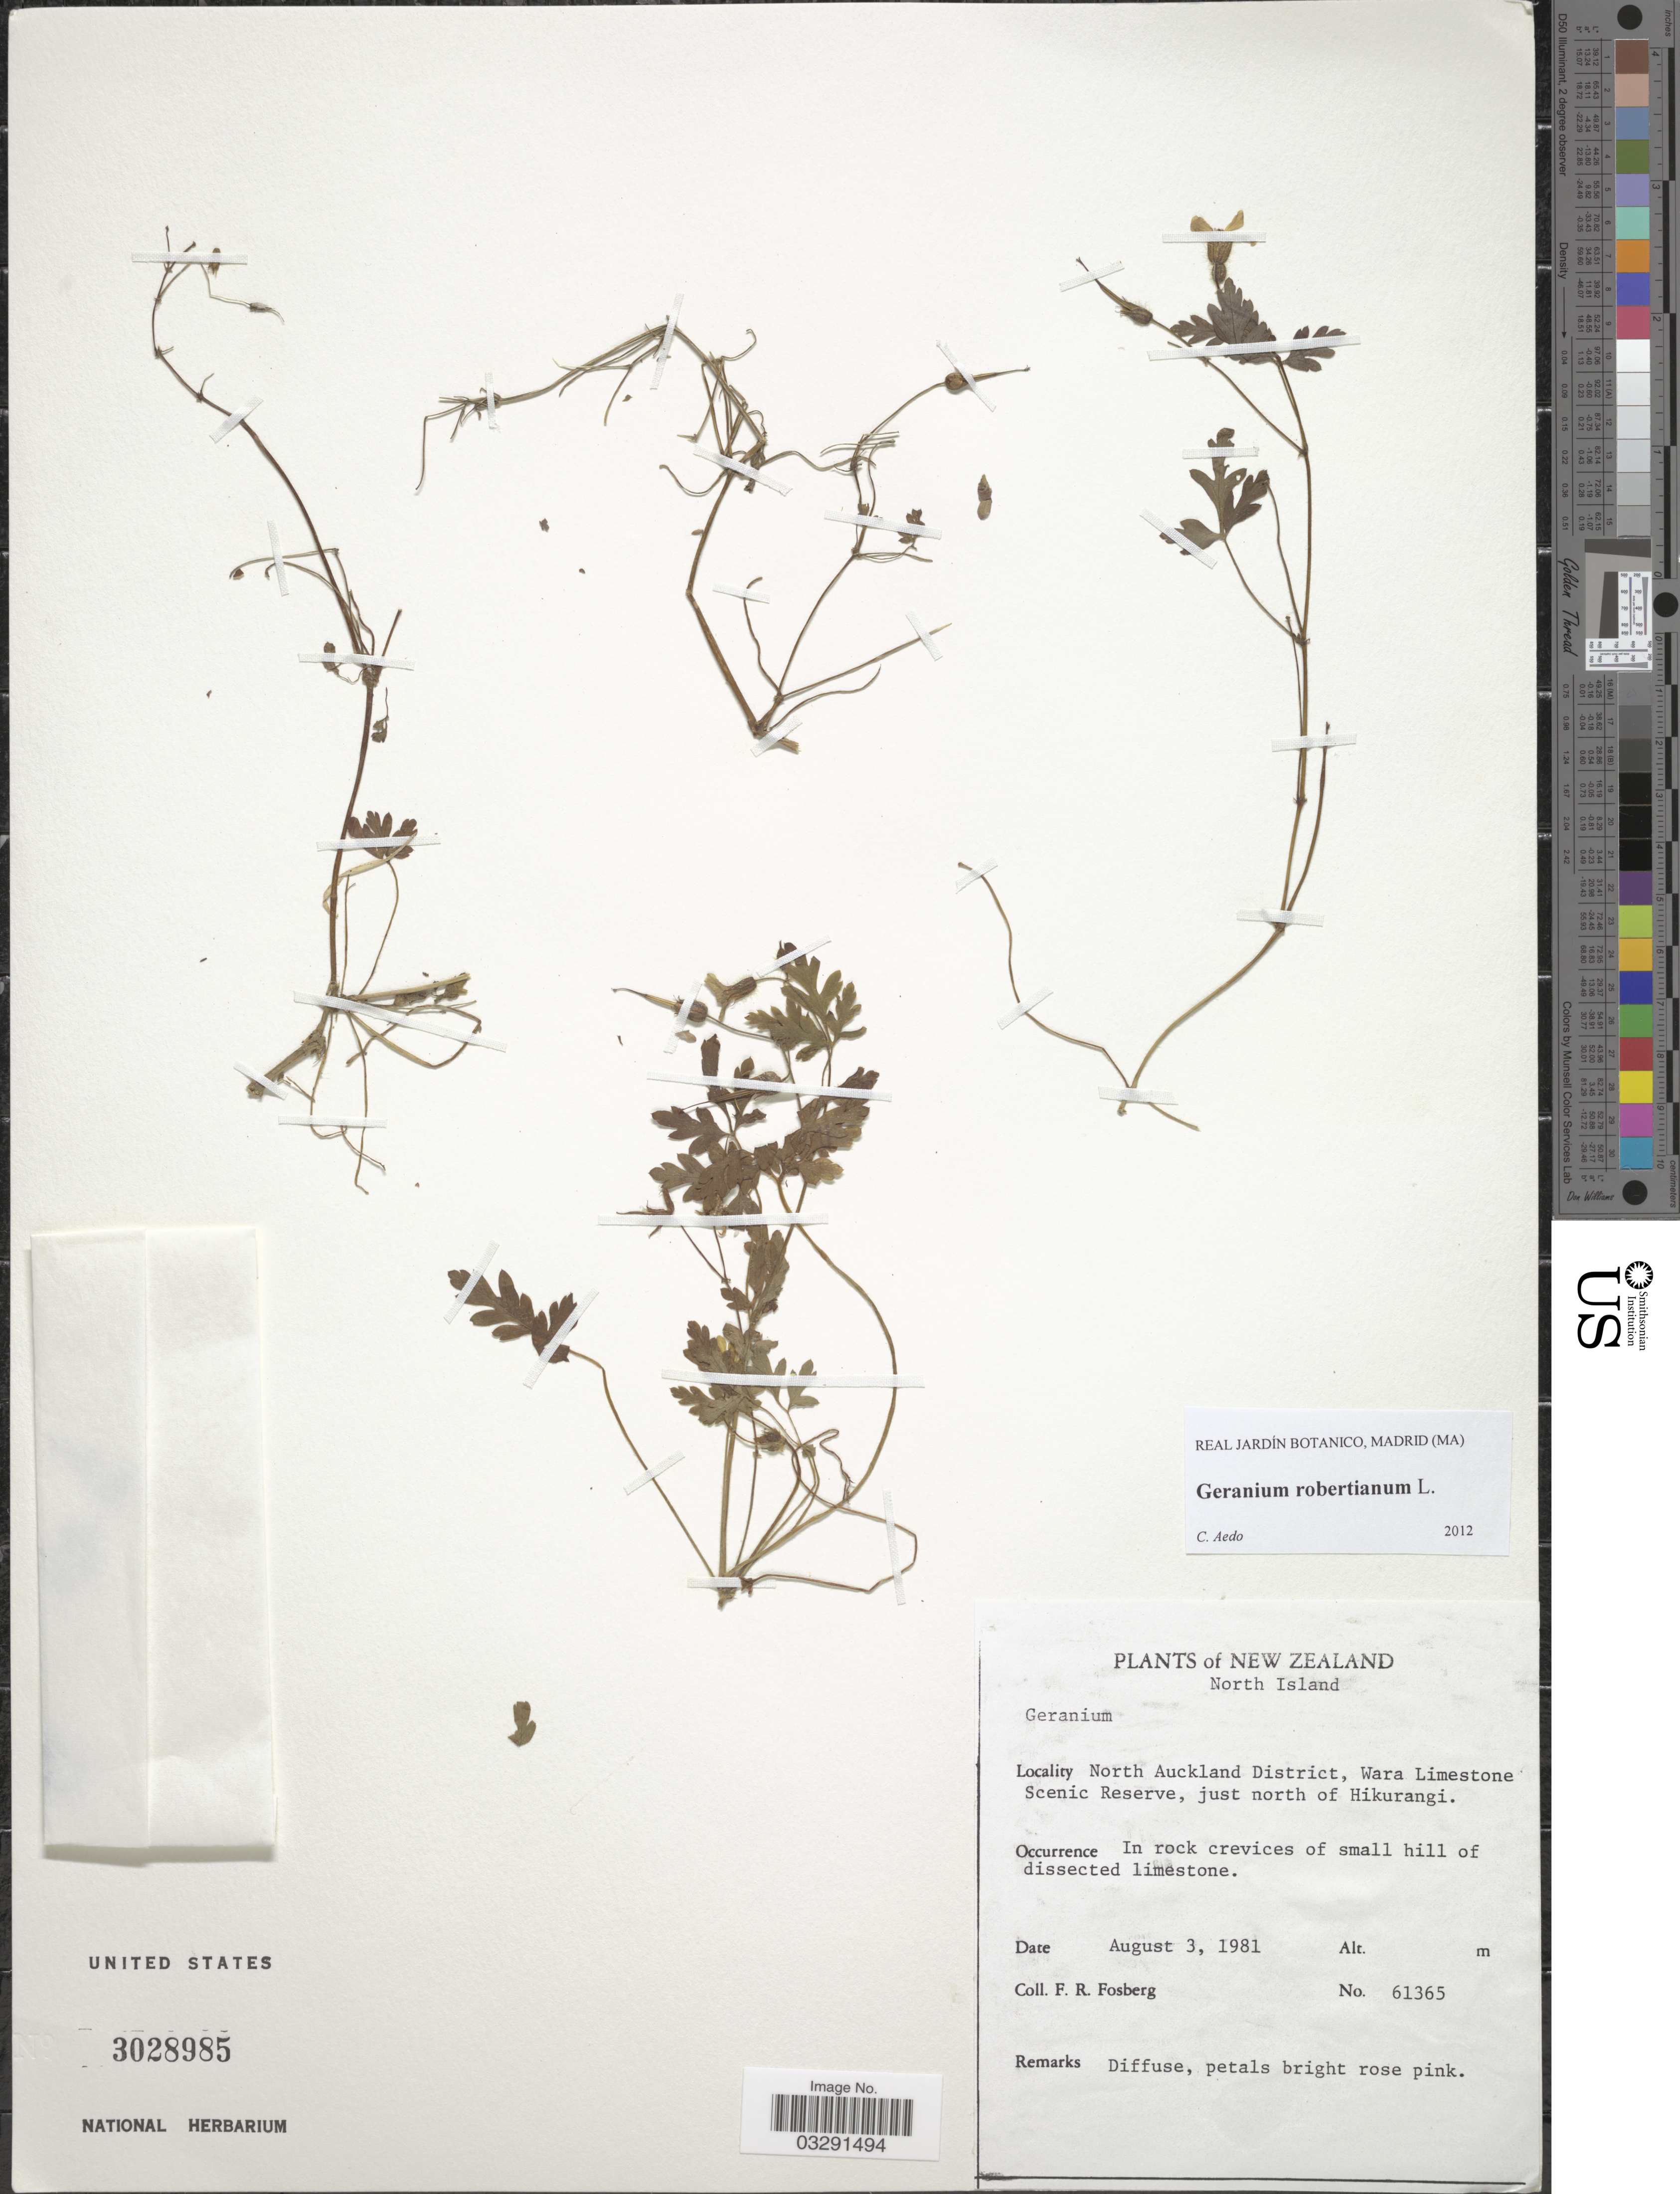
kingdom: Plantae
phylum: Tracheophyta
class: Magnoliopsida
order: Geraniales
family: Geraniaceae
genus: Geranium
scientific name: Geranium robertianum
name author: L.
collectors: F. R. Fosberg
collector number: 61365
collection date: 1981-08-03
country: New Zealand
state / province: Auckland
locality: North Island. North Auckland District, Wara Limestone Scenic Reserve, just north of Hikurangi.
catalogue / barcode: US 3028985